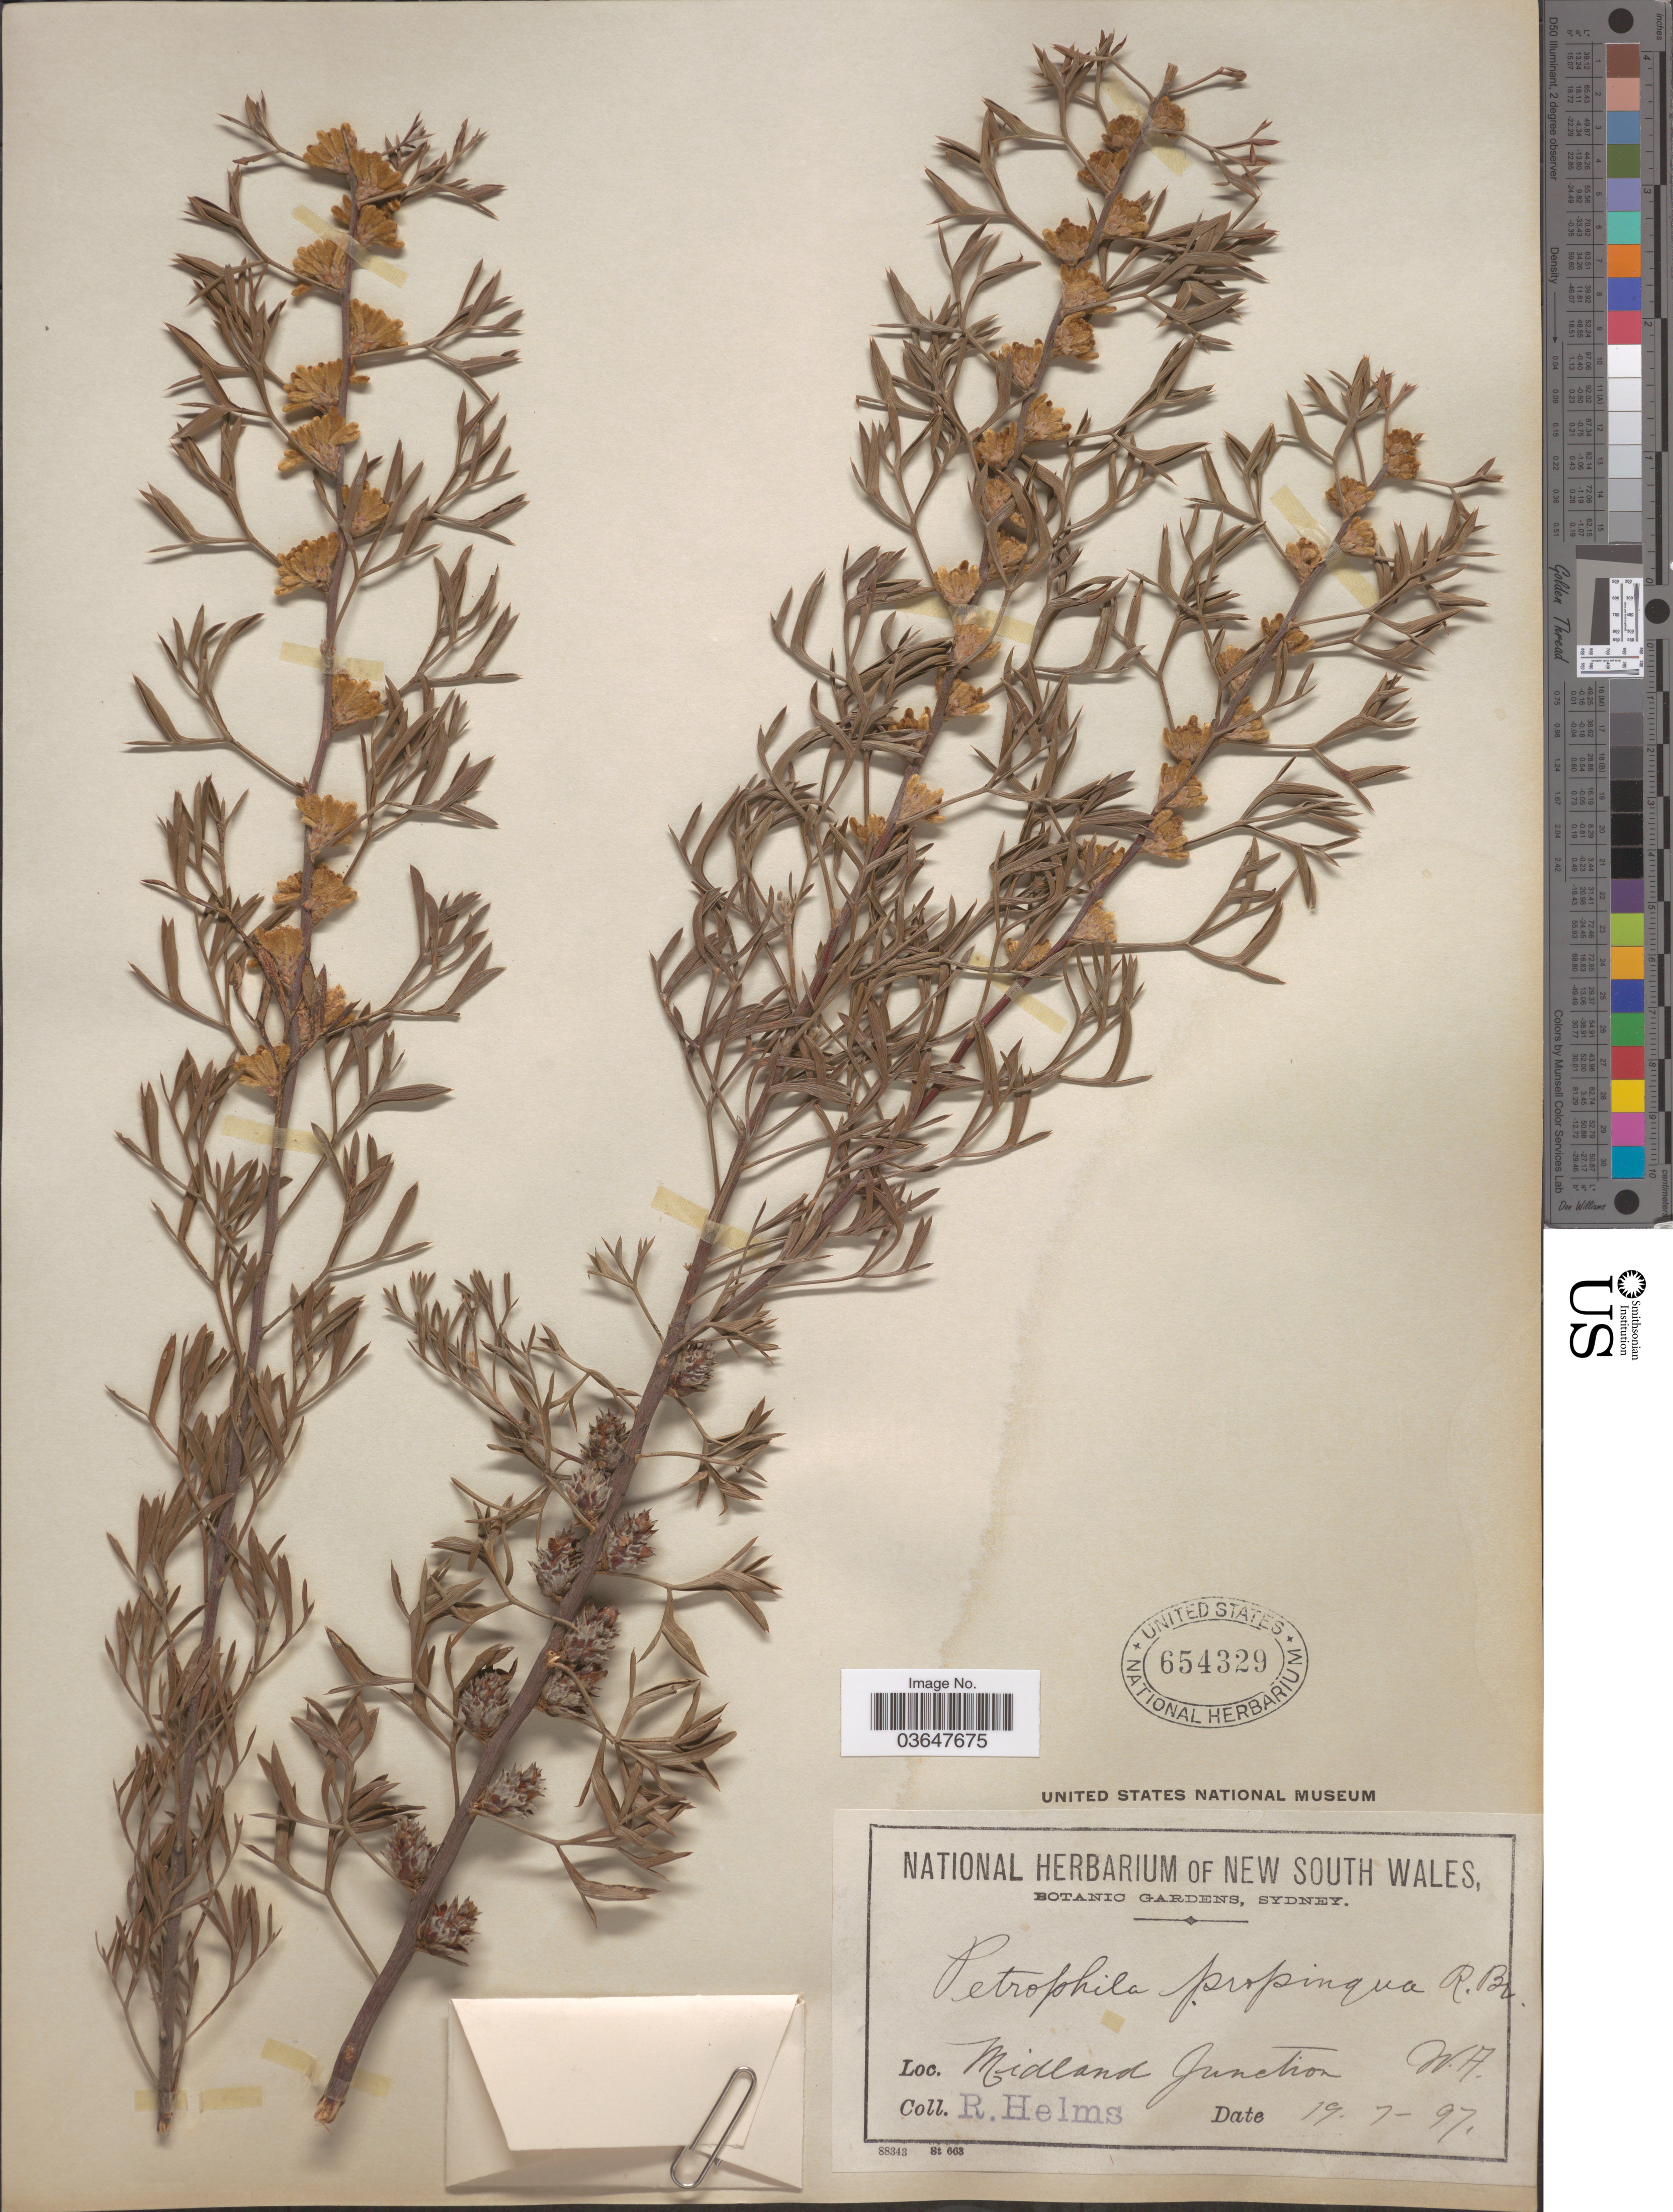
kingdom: Plantae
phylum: Tracheophyta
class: Magnoliopsida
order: Proteales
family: Proteaceae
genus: Petrophile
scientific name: Petrophile propinqua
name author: R. Br.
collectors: R. Helms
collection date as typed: Transcribed d/m/y: 19/7/97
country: Australia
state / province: Western Australia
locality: Midland Junction W. A.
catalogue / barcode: US 654329